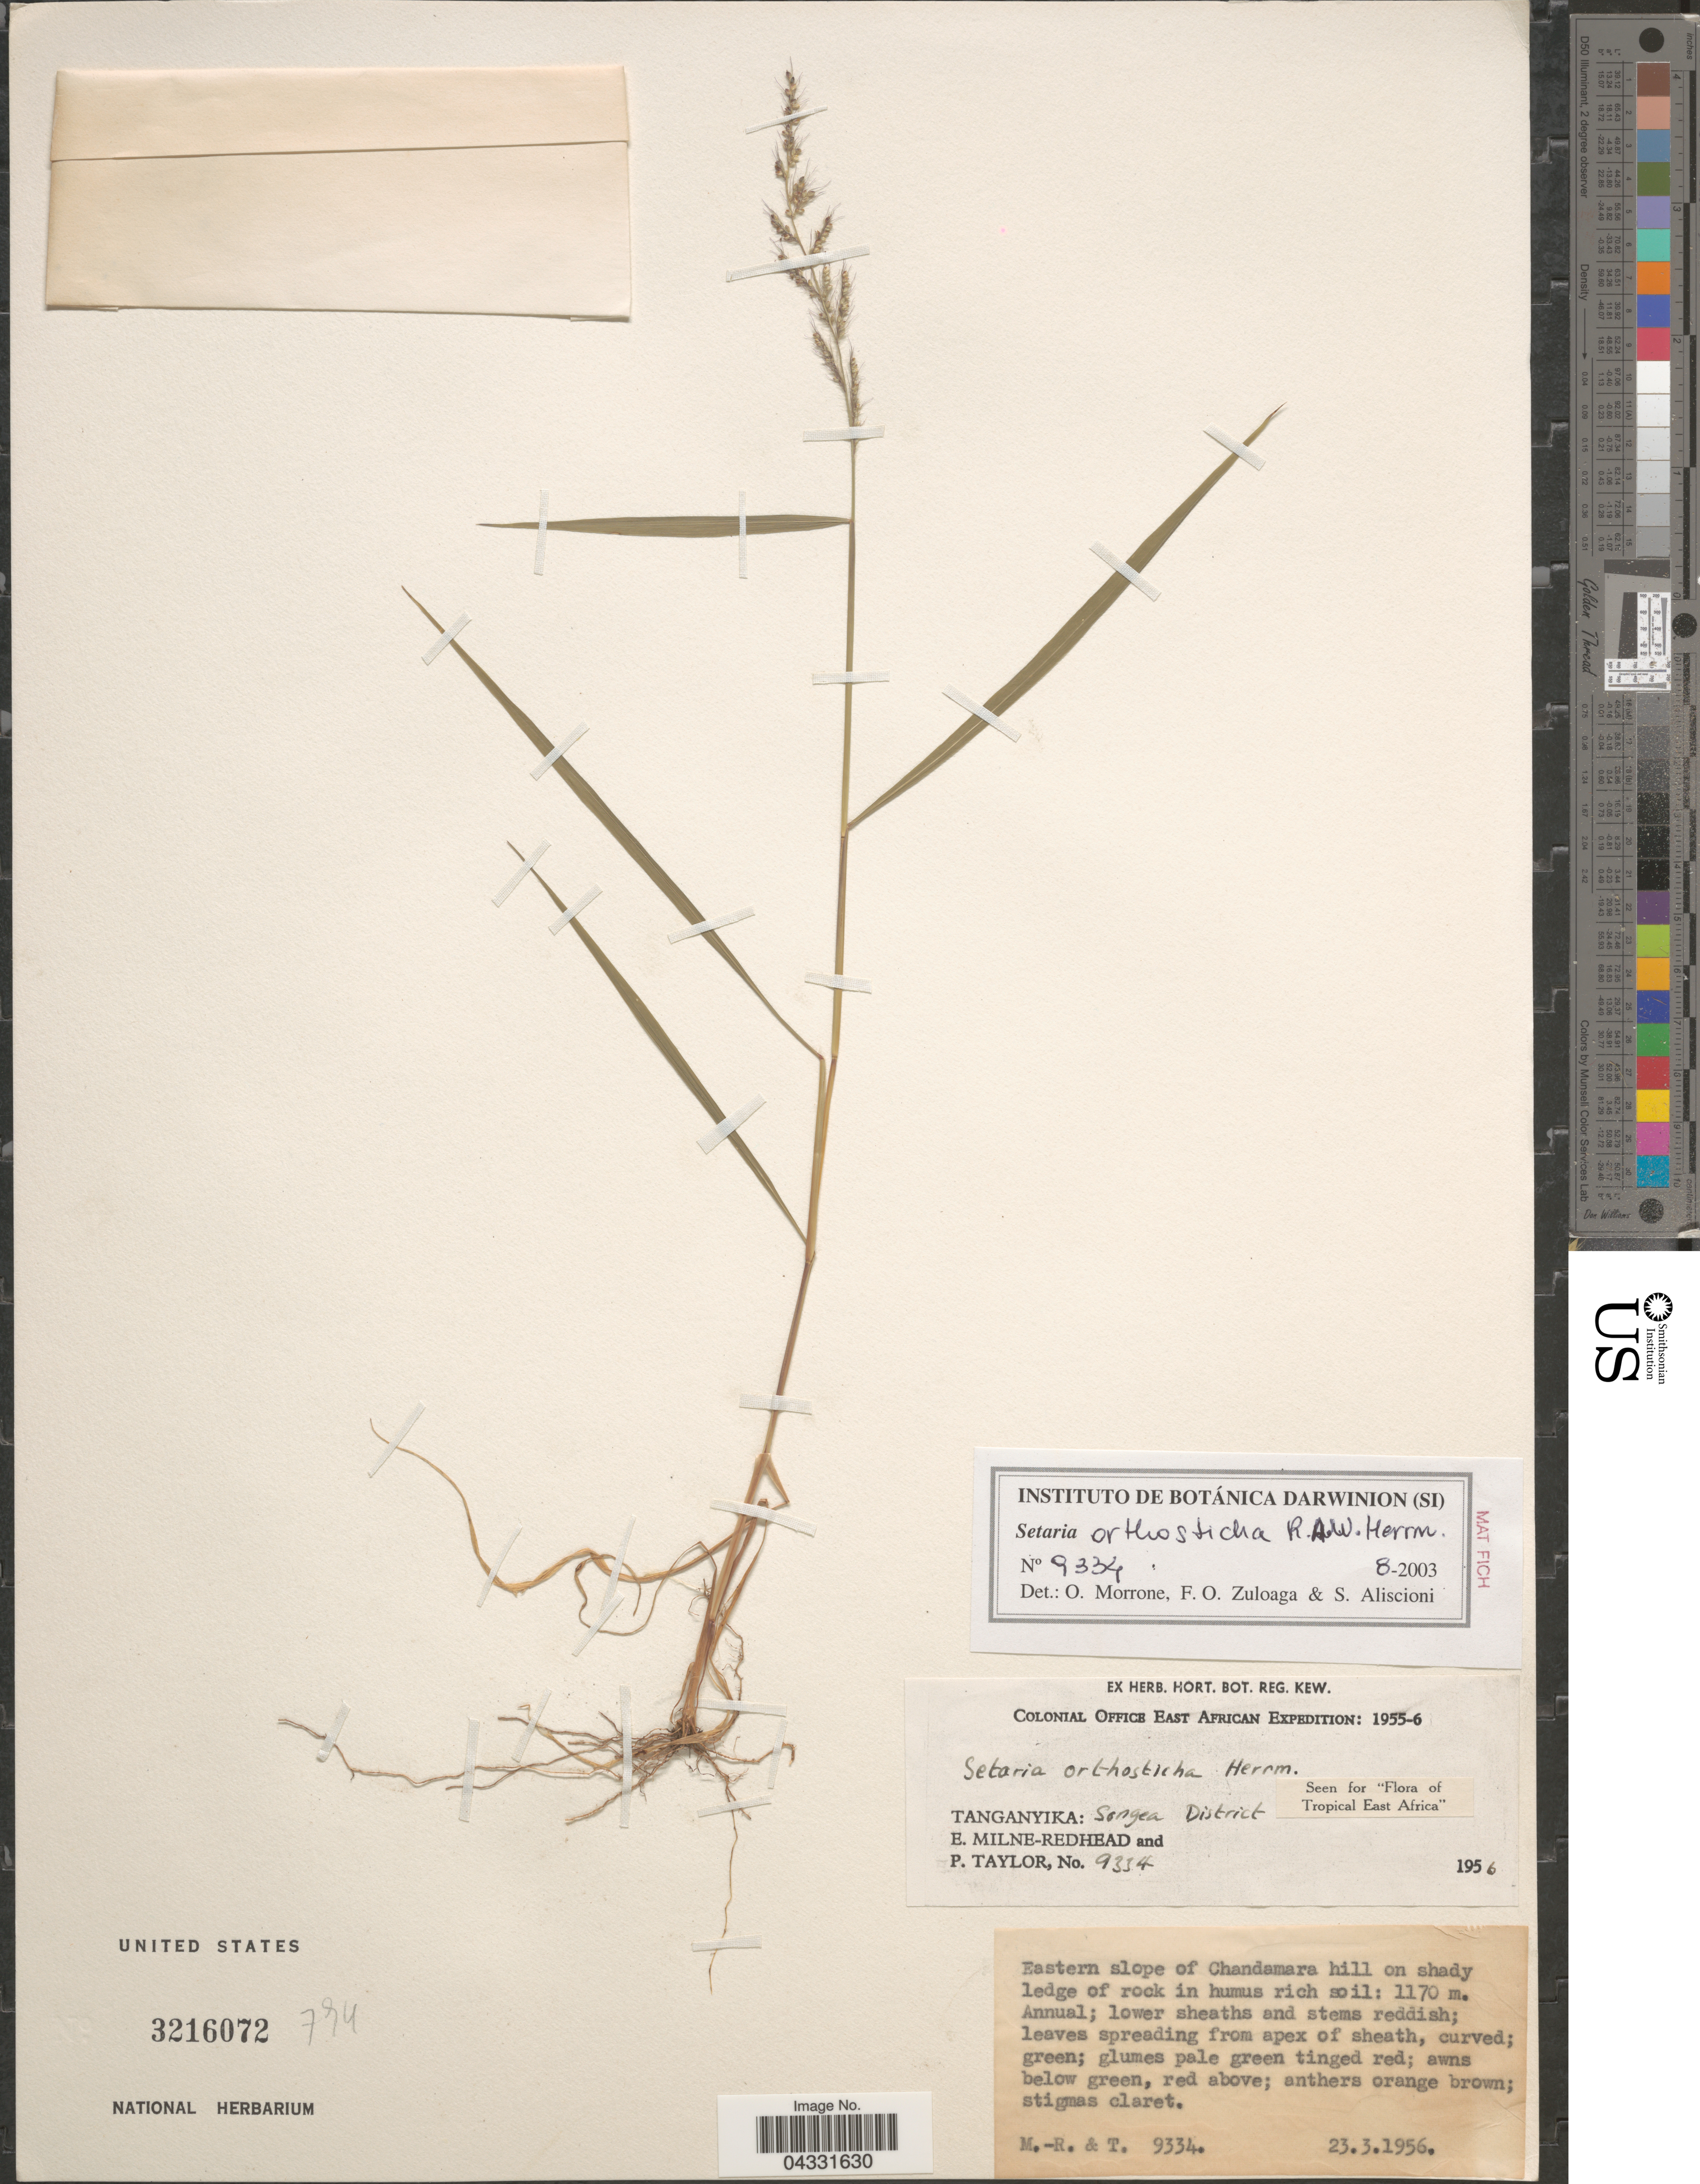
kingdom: Plantae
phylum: Tracheophyta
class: Liliopsida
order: Poales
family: Poaceae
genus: Setaria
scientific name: Setaria orthosticha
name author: R.A.W. Herrm.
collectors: E. W. Milne-Redhead & P. Taylor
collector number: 9334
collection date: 1956-03-23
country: Tanzania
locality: Colonial Office East African Expedition: 1955-6. Tanganyika: Songea District. Eastern slope of Chandamara hill on shady ledge of rock in humus rich soil.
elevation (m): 1170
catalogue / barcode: US 3216072